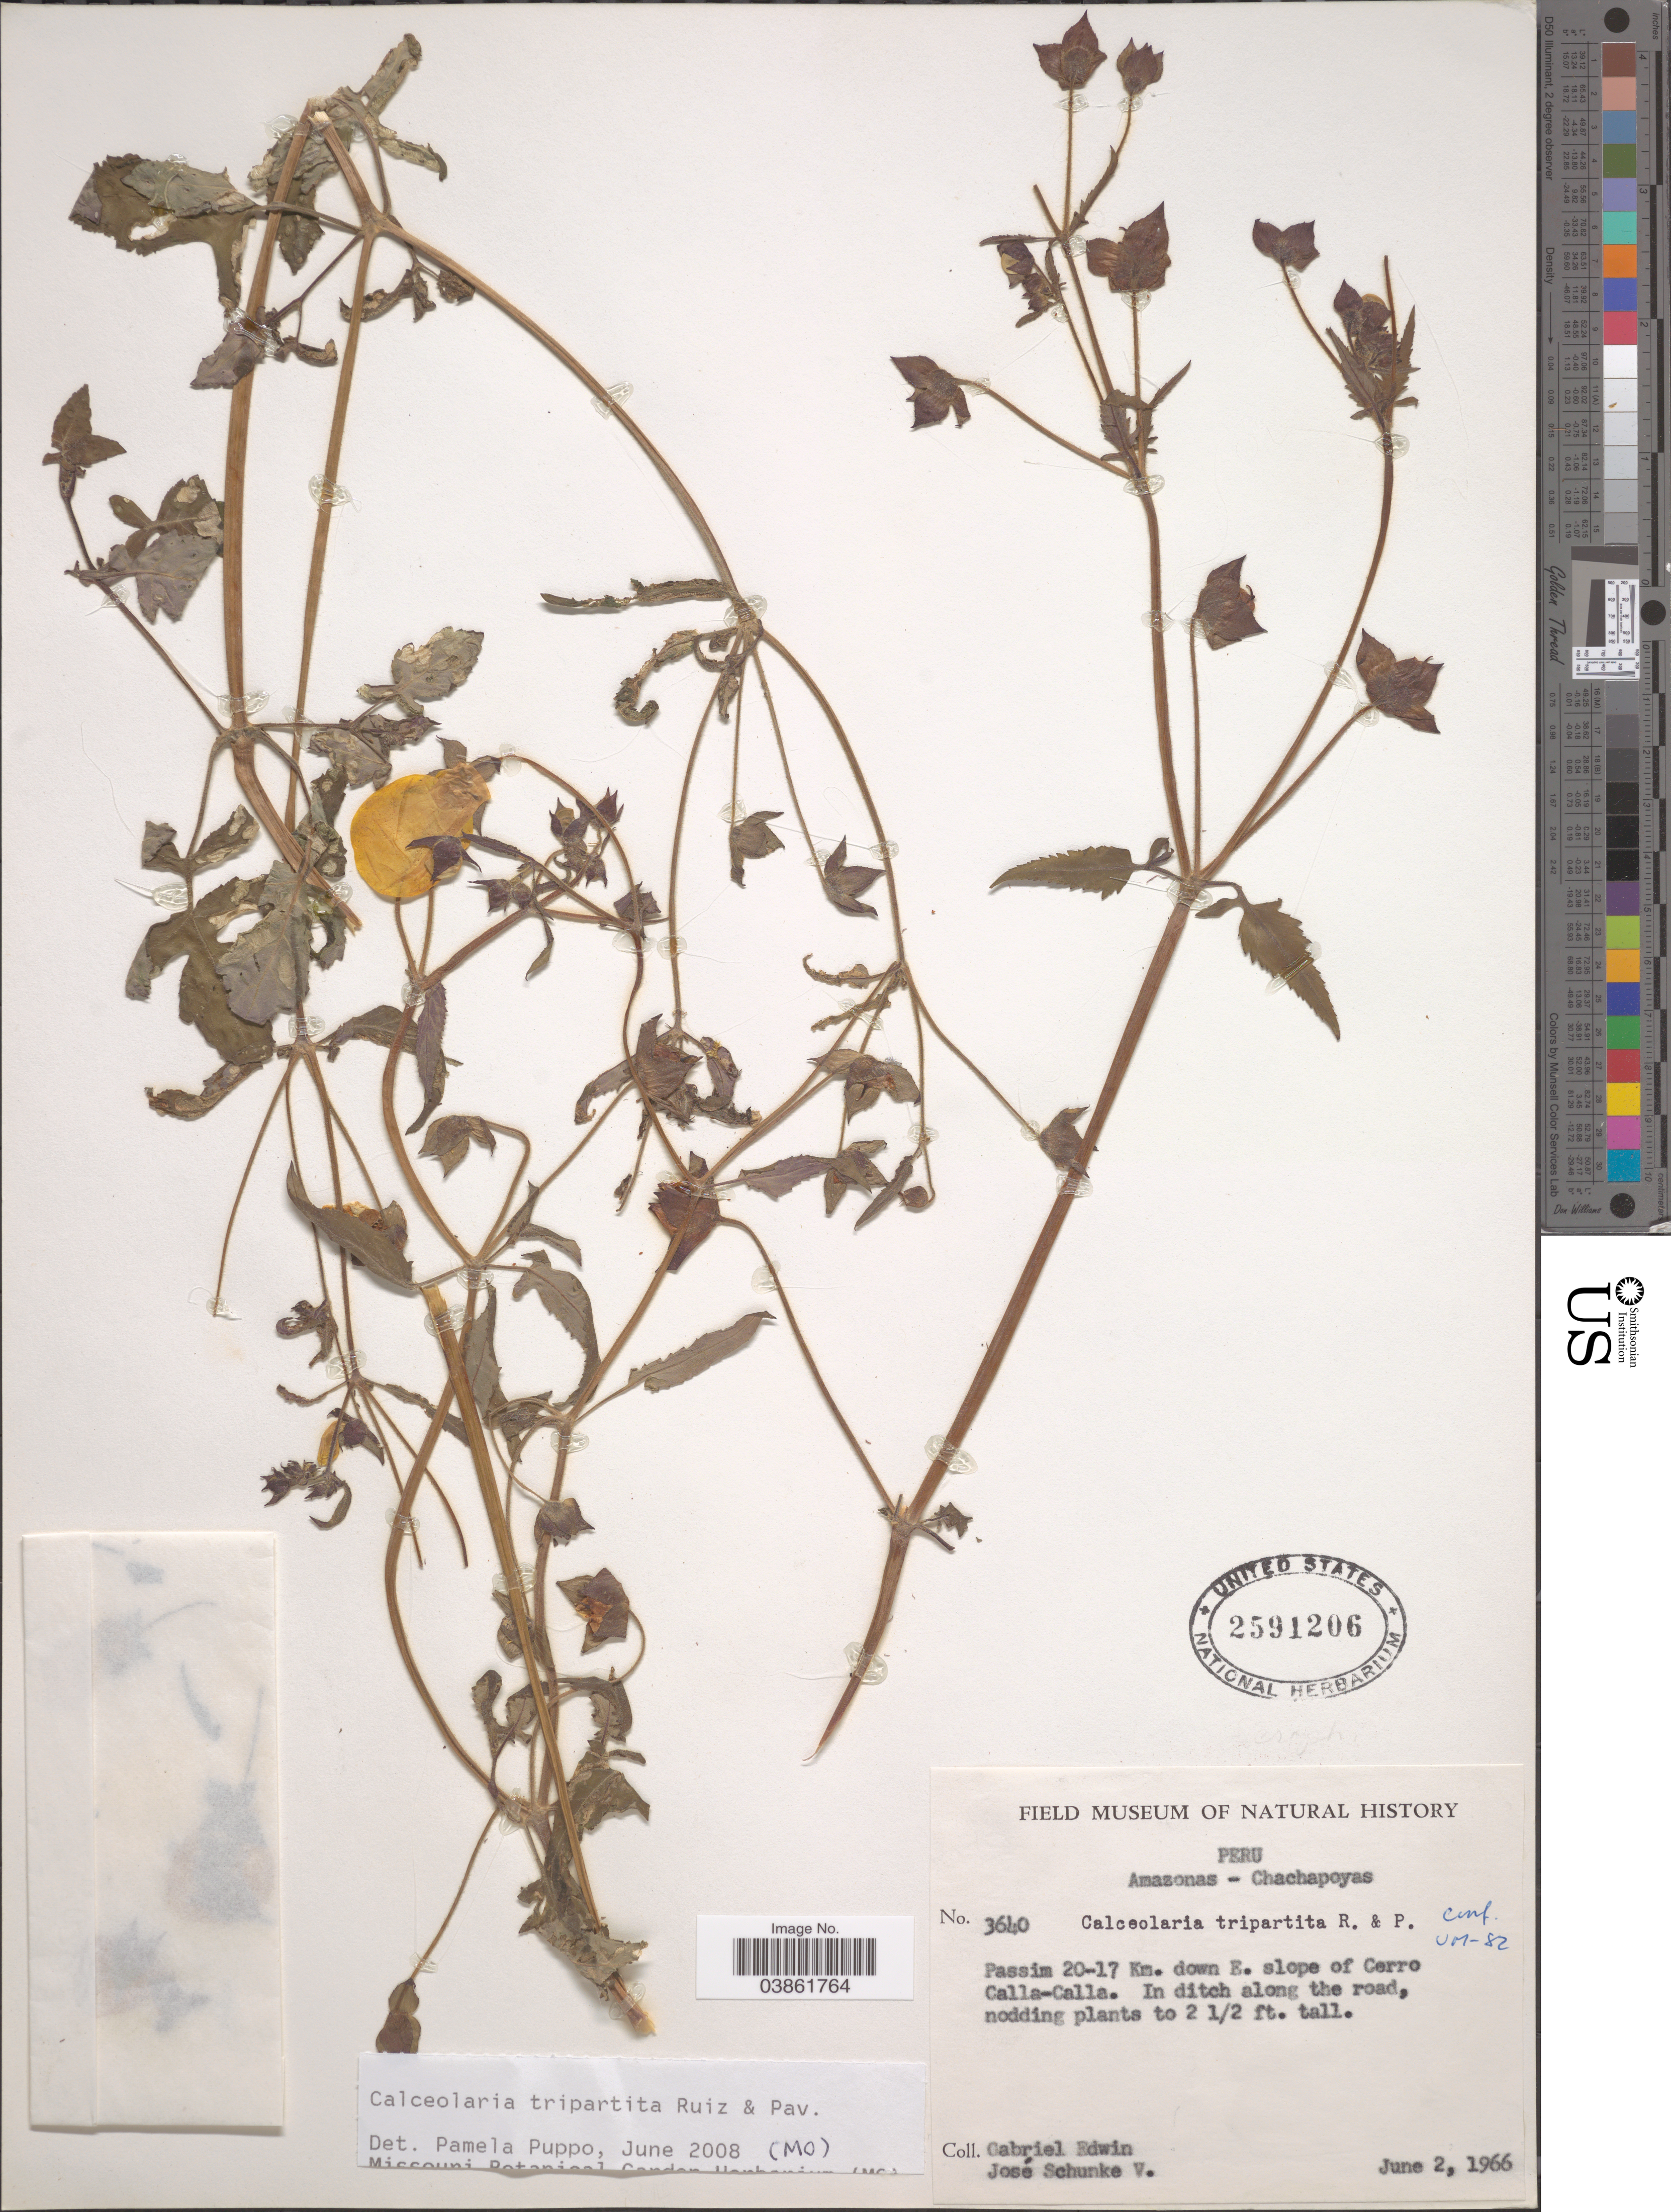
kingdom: Plantae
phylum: Tracheophyta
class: Magnoliopsida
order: Lamiales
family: Calceolariaceae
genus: Calceolaria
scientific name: Calceolaria tripartita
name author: Ruiz & Pav.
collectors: G. Edwin & J. Schunke Vigo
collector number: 3640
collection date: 1966-06-02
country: Peru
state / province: Amazonas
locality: Chachapoyas. Passim 20-17 Km. down E. slope of Cerro Calla-Calla.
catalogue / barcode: US 2591206